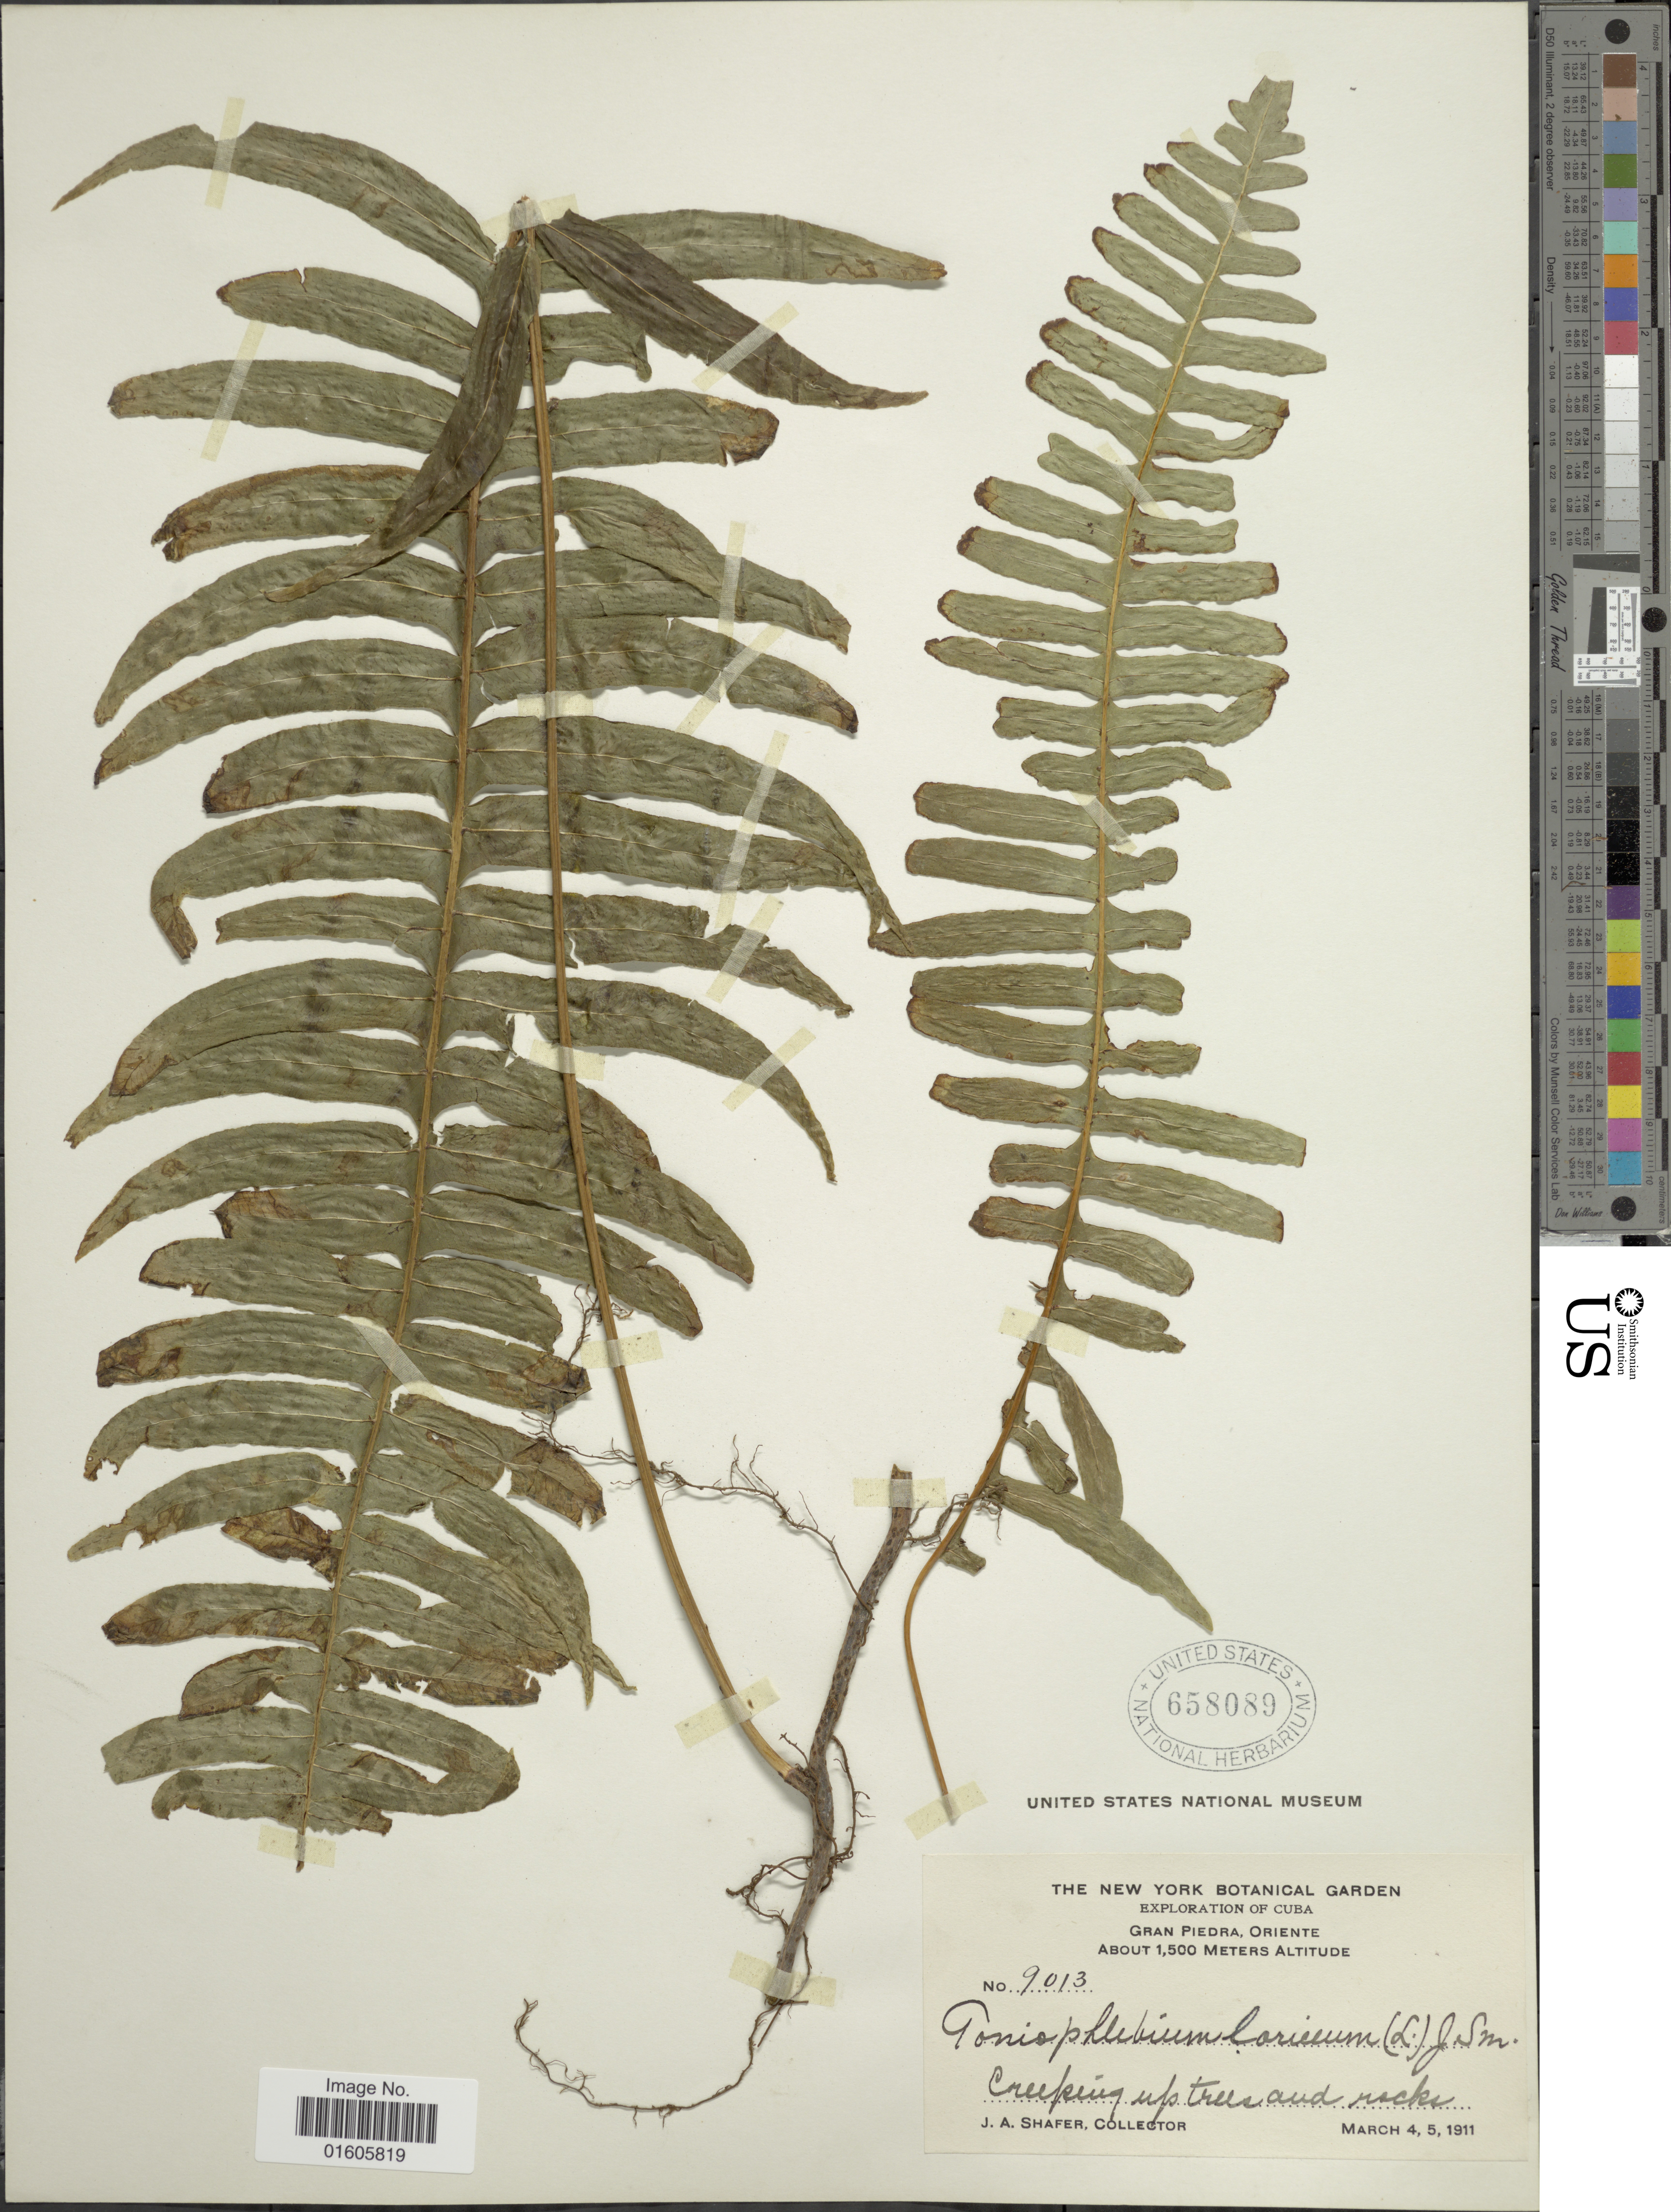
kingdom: Plantae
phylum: Tracheophyta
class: Polypodiopsida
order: Polypodiales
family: Polypodiaceae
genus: Serpocaulon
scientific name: Serpocaulon loriceum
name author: (L.) A.R. Sm.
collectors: J. A. Shafer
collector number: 9013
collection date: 1911-03-04/1911-03-05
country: Cuba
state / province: Oriente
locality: Gran Piedra, Oriente.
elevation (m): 1500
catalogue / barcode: US 658089